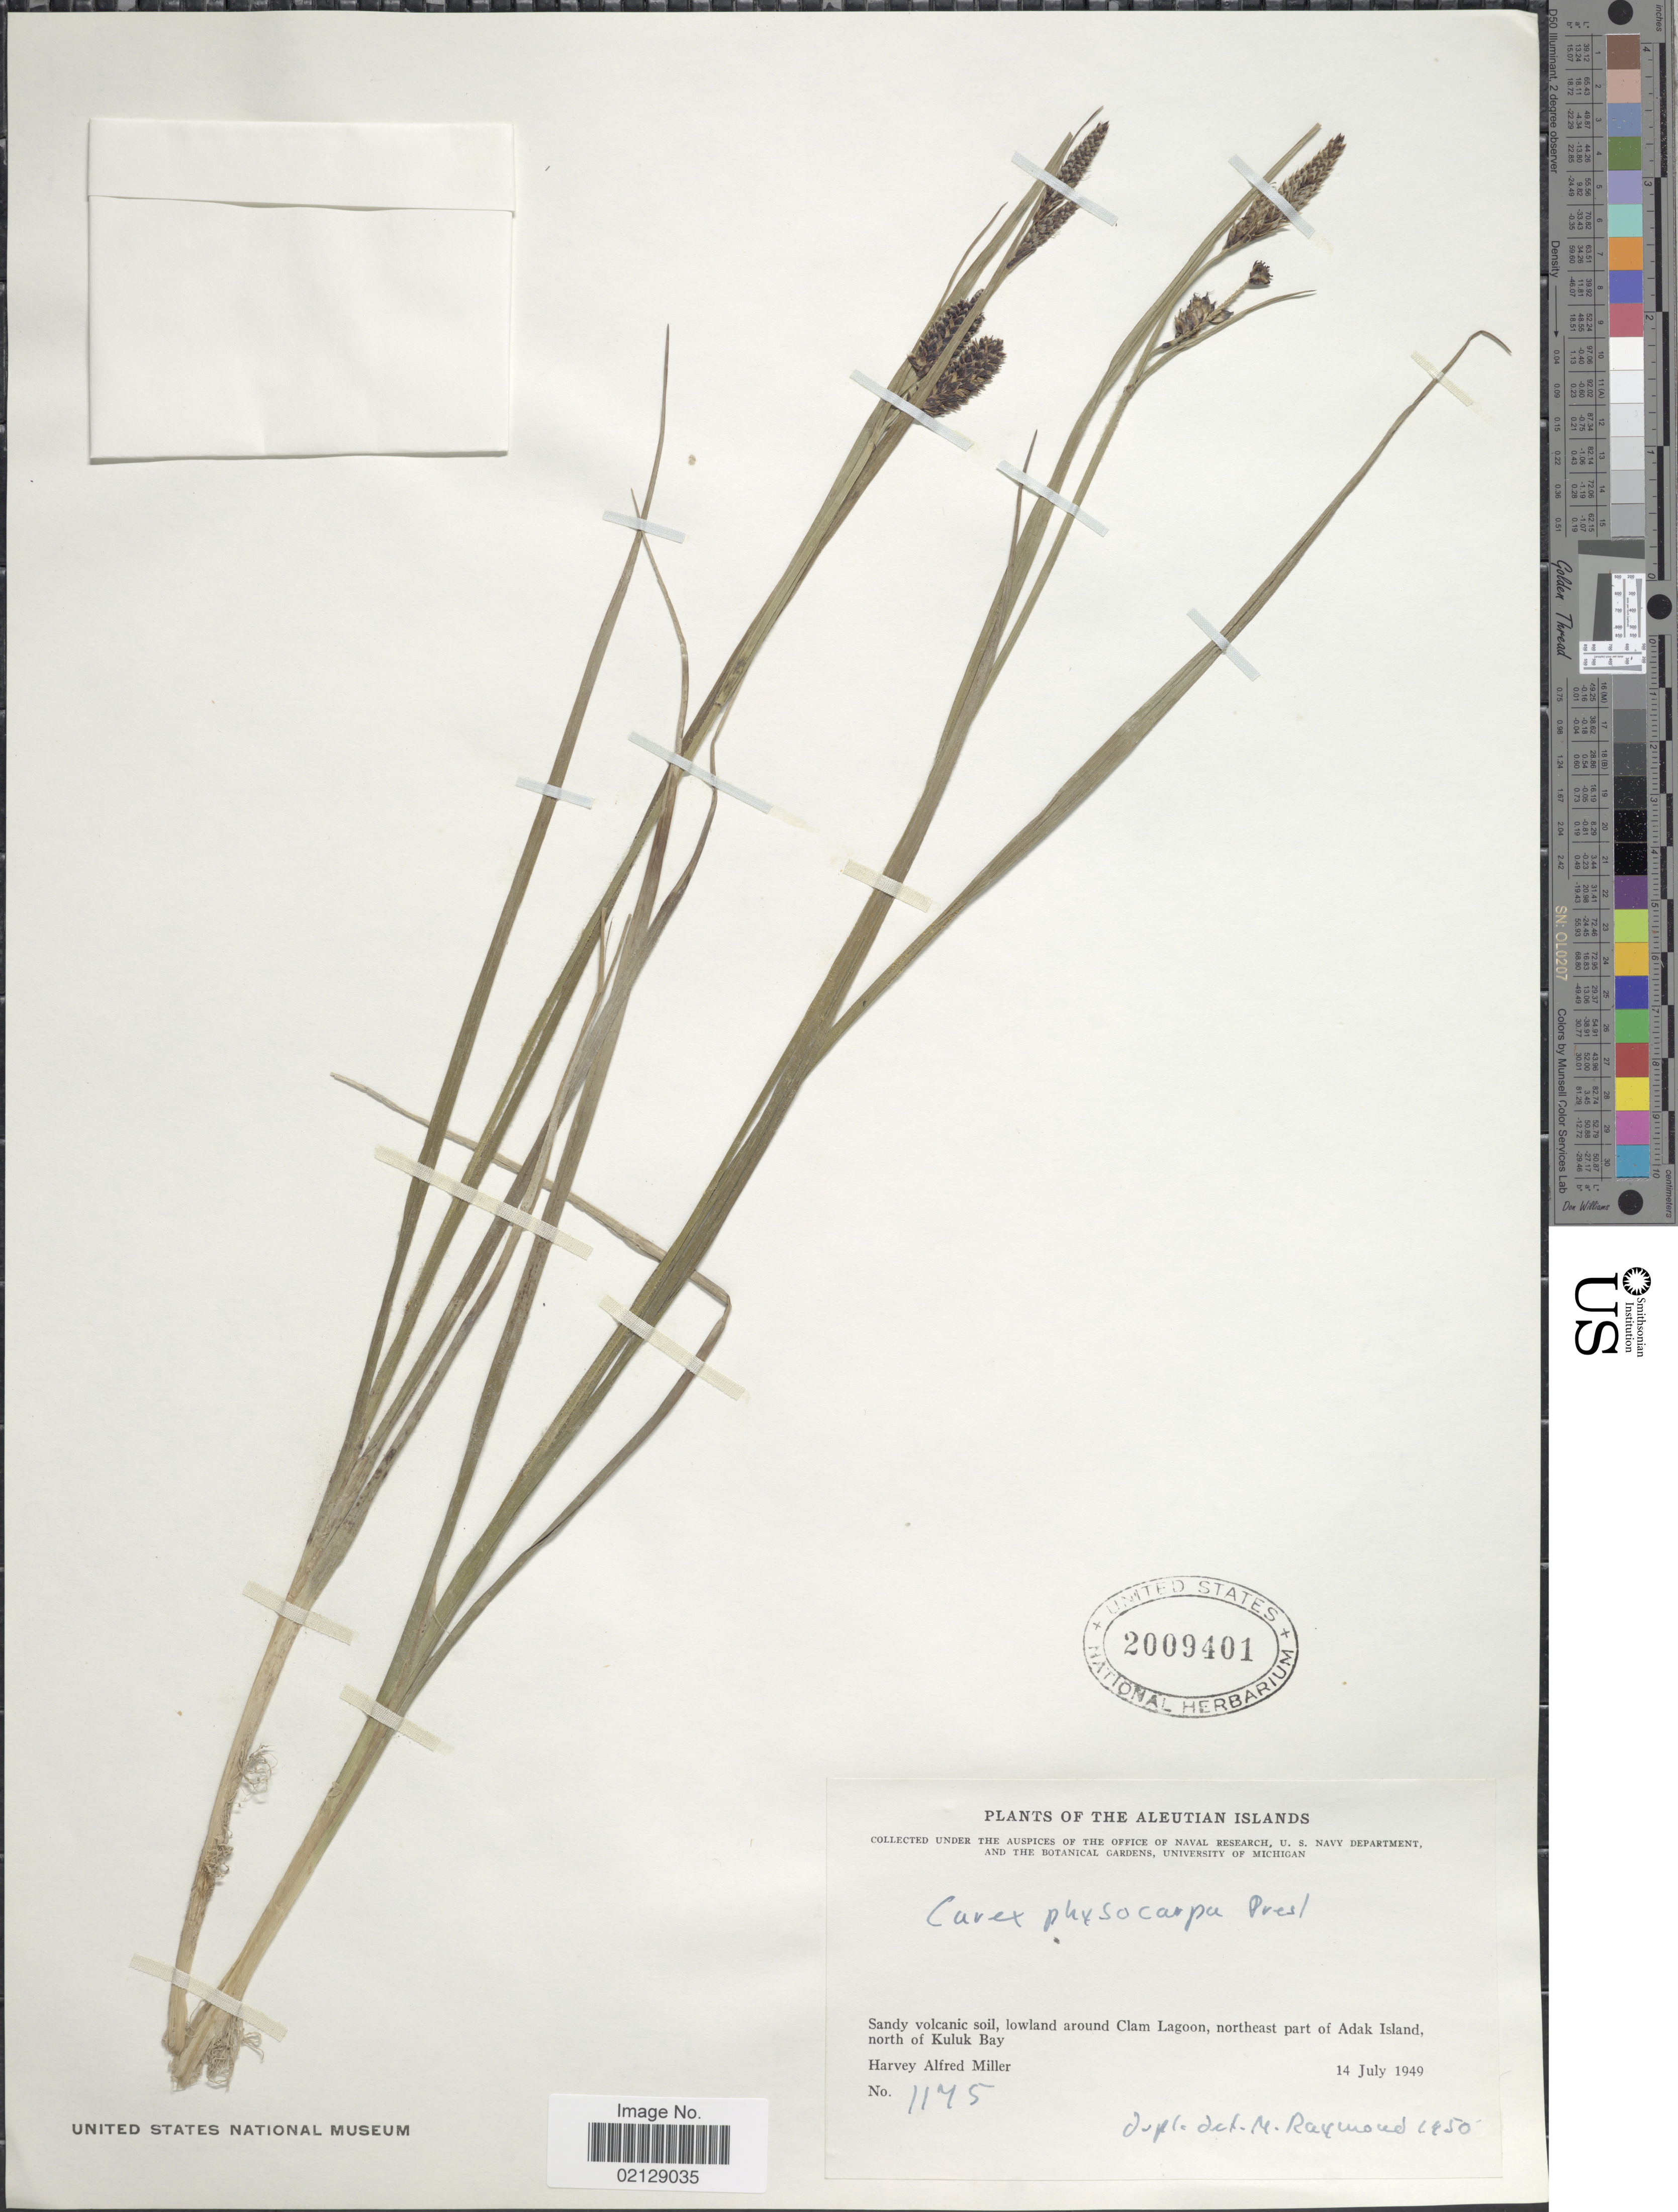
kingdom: Plantae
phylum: Tracheophyta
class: Liliopsida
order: Poales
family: Cyperaceae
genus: Carex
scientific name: Carex saxatilis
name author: L.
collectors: H. A. Miller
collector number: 1175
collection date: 1949-07-14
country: United States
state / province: Alaska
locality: The Aleutian Island, Sandy volcanic soil, lowland around Clam Lagoon, northeast part of Adak Island, north of Kuluk Bay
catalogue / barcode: US 2009401